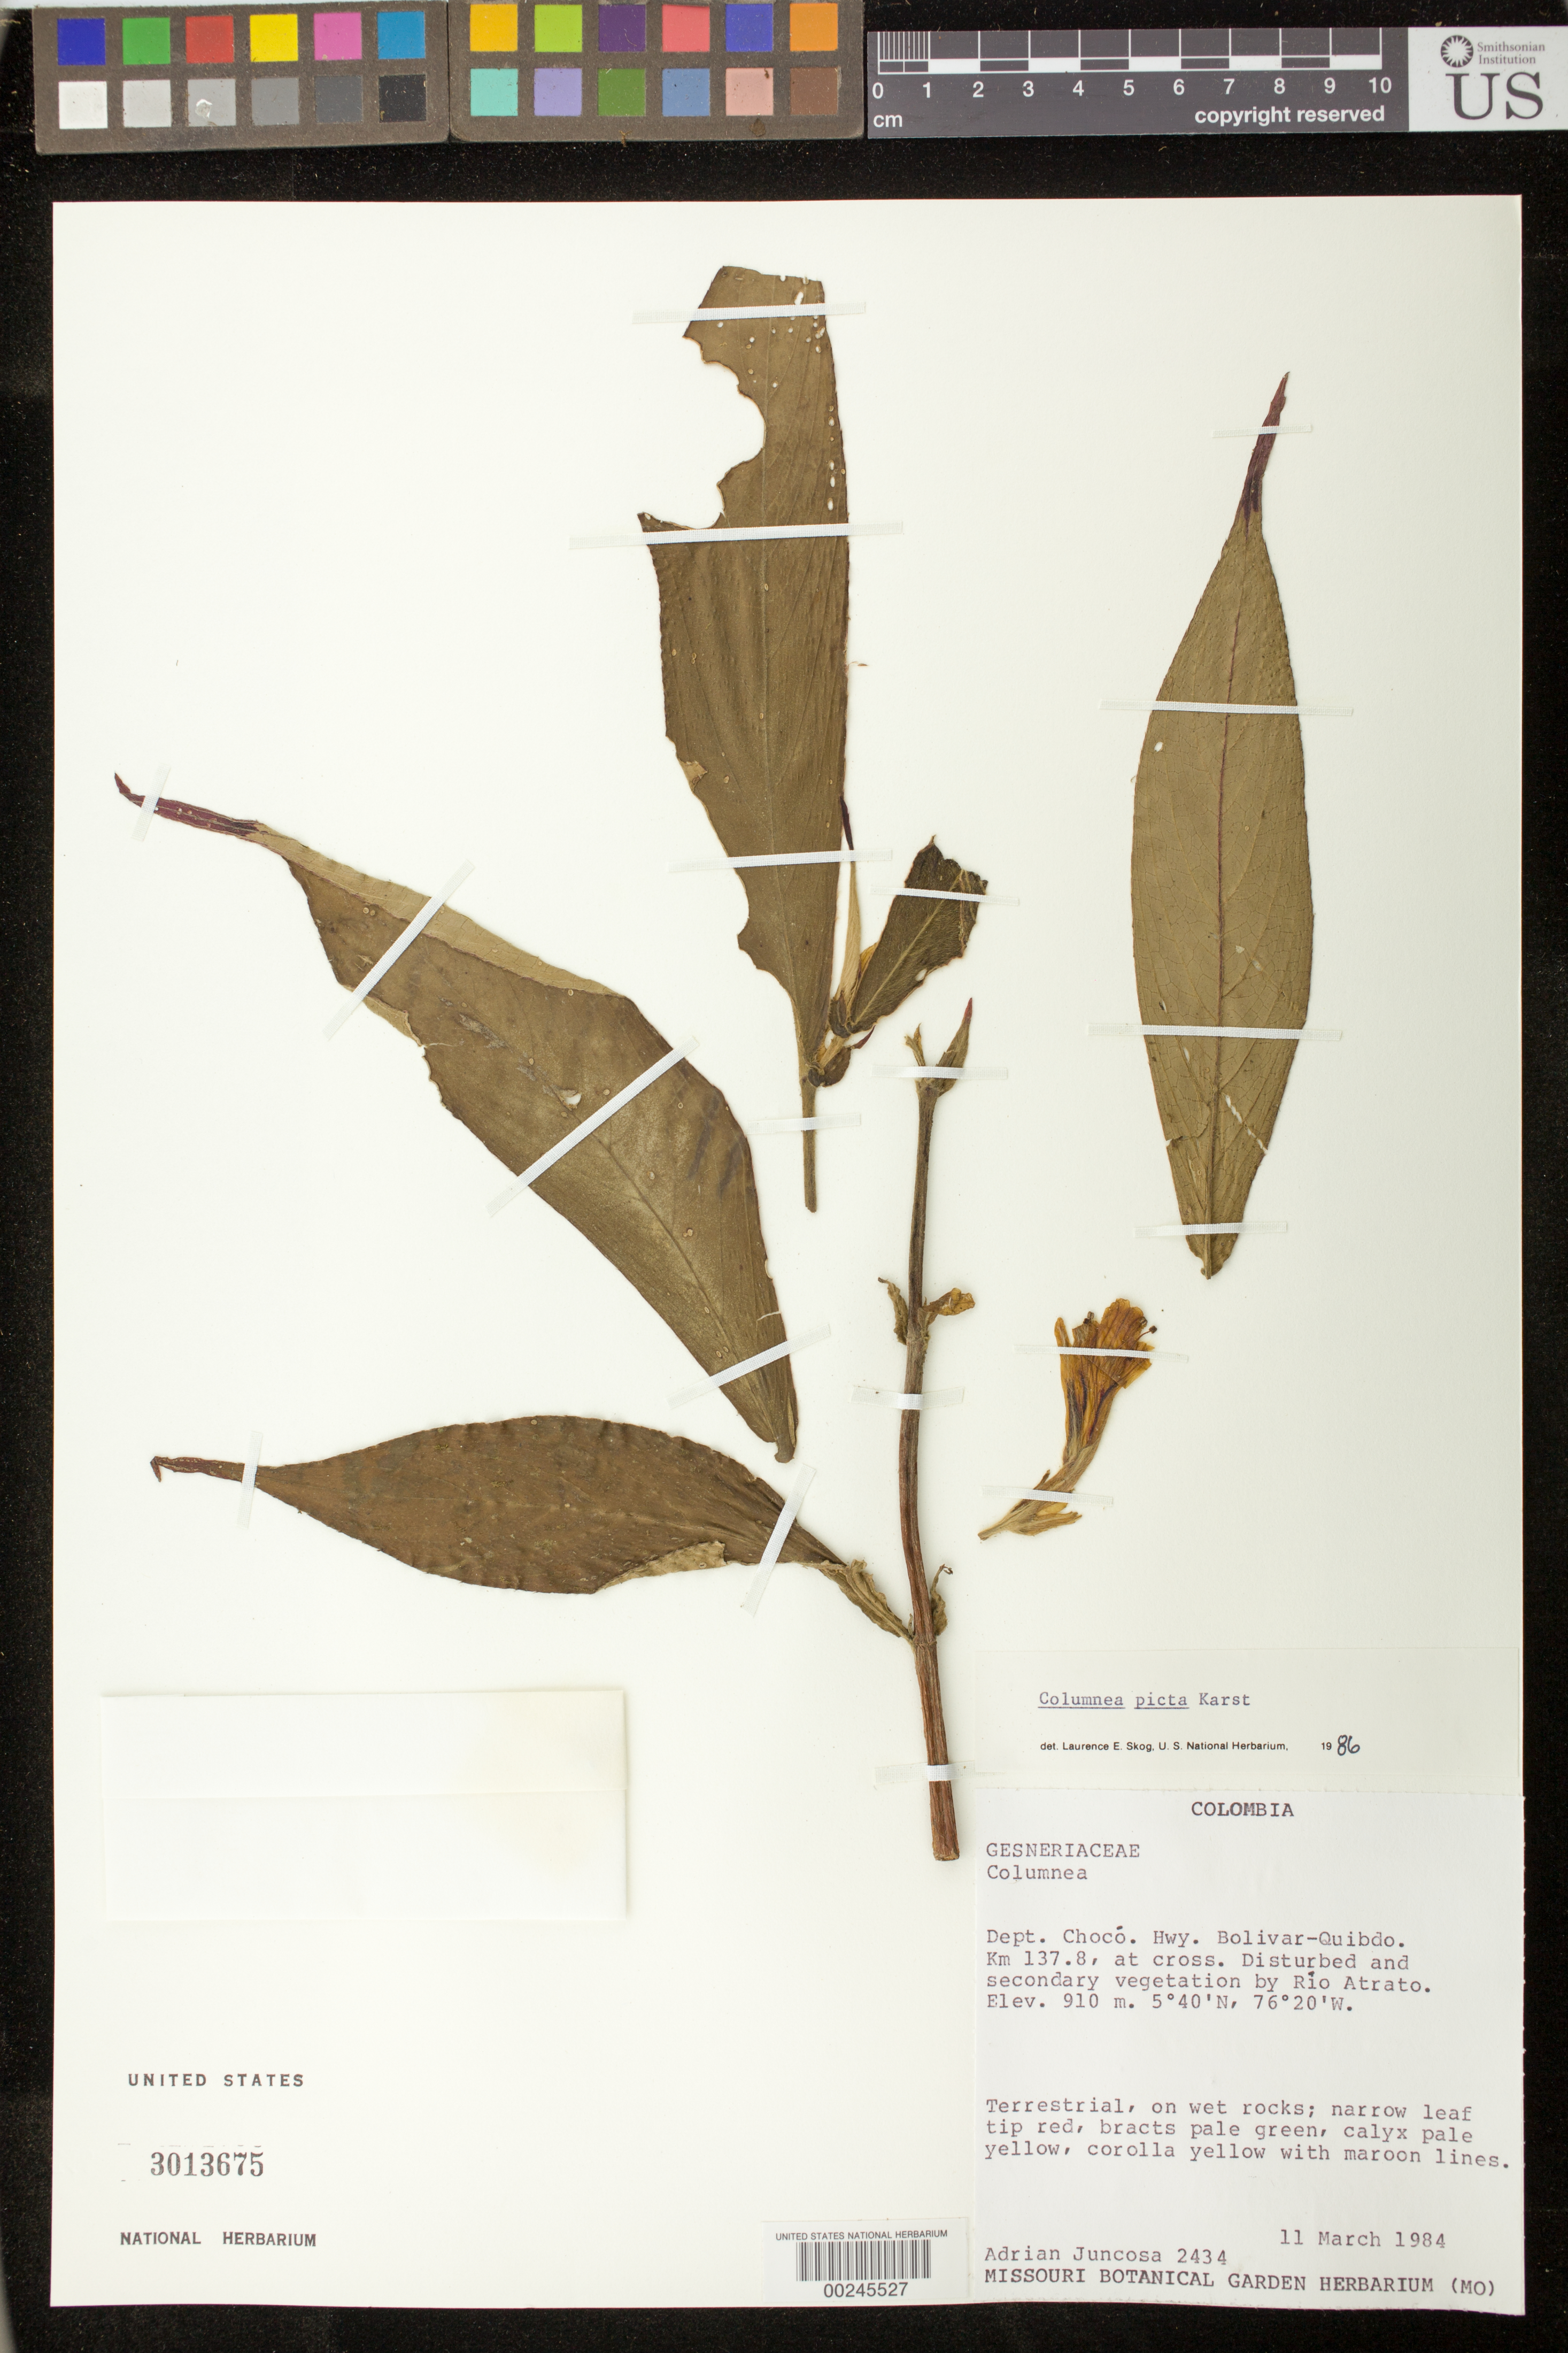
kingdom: Plantae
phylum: Tracheophyta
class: Magnoliopsida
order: Lamiales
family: Gesneriaceae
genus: Columnea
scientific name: Columnea karsteniana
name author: Singh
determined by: Skog, Laurence E.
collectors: A. Juncosa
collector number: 2434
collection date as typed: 11 Mar 1984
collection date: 1984-03-11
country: Colombia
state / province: Chocó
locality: Hwy Bolivar-Quibdo, km 137.8, at cross by Rio Atrato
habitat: Disturbed and secondary vegetation; on wet rocks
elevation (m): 910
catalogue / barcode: US 3013675